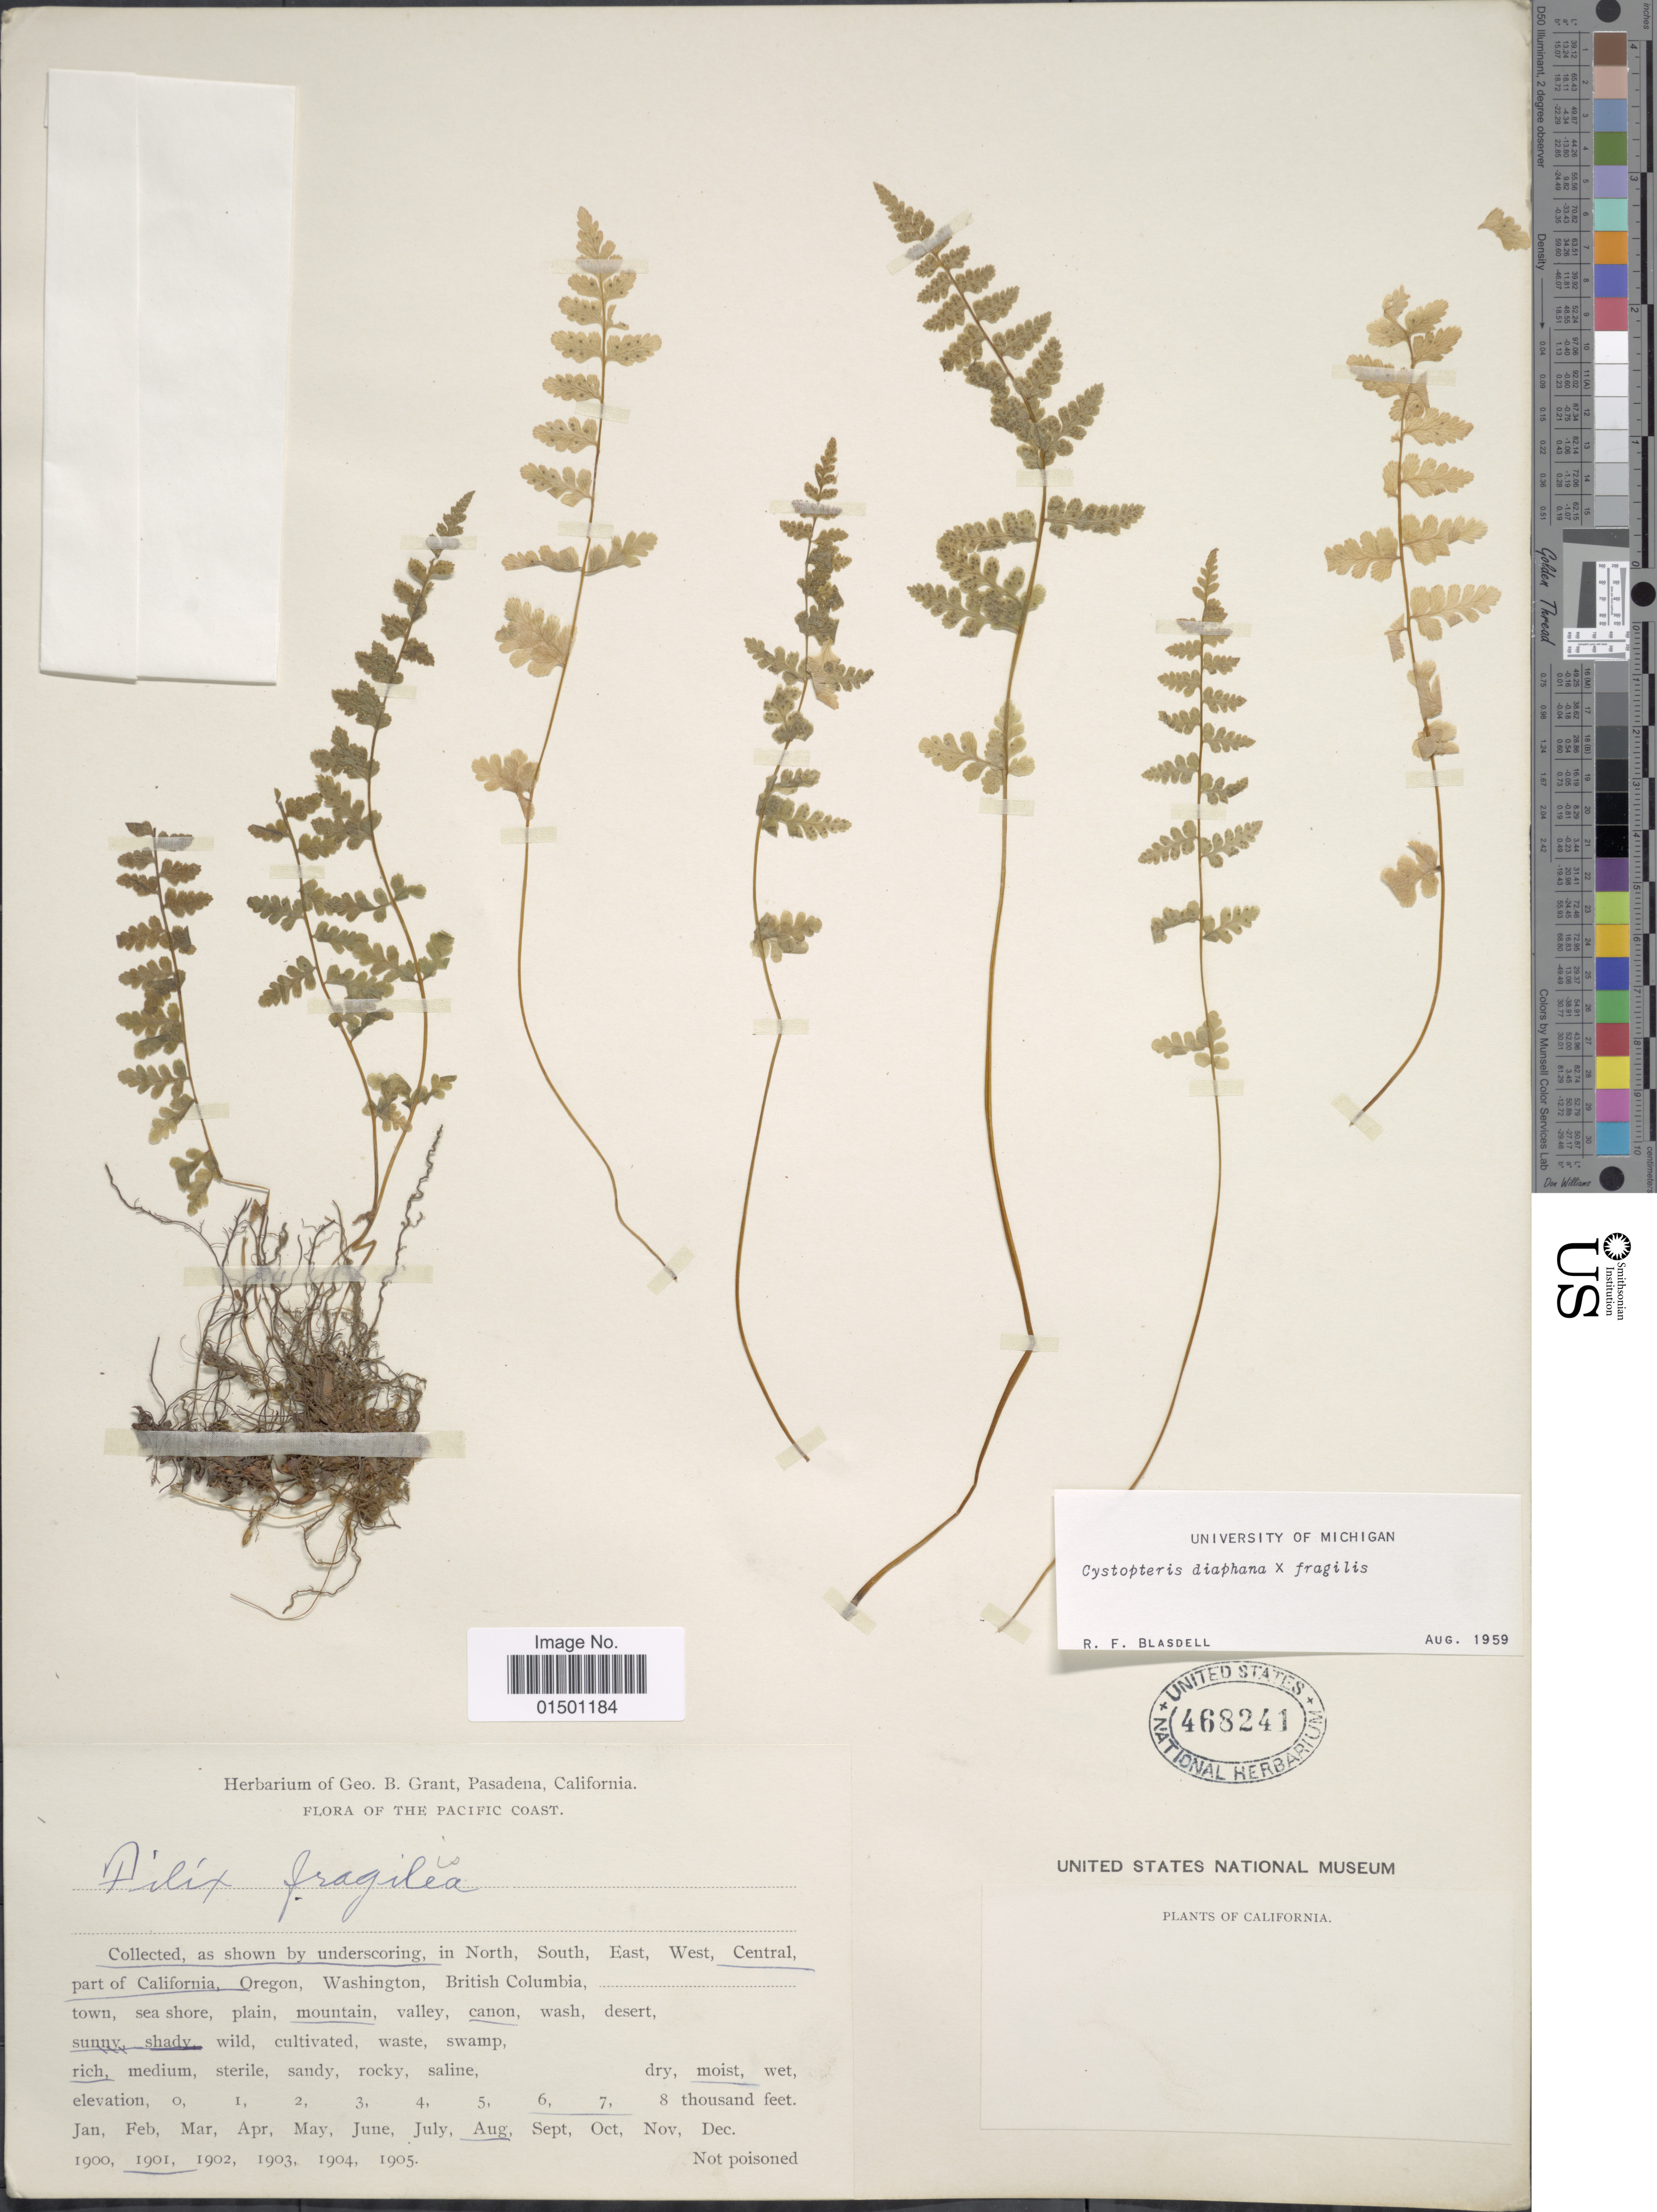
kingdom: Plantae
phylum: Tracheophyta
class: Polypodiopsida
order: Polypodiales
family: Cystopteridaceae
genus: Cystopteris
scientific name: Cystopteris diaphana x C. fragilis (L.) Bernh.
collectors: ex herb. G. B. Grant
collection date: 1901-08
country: United States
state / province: California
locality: Pacific Coast, Central part of California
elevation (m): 1829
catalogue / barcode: US 468241